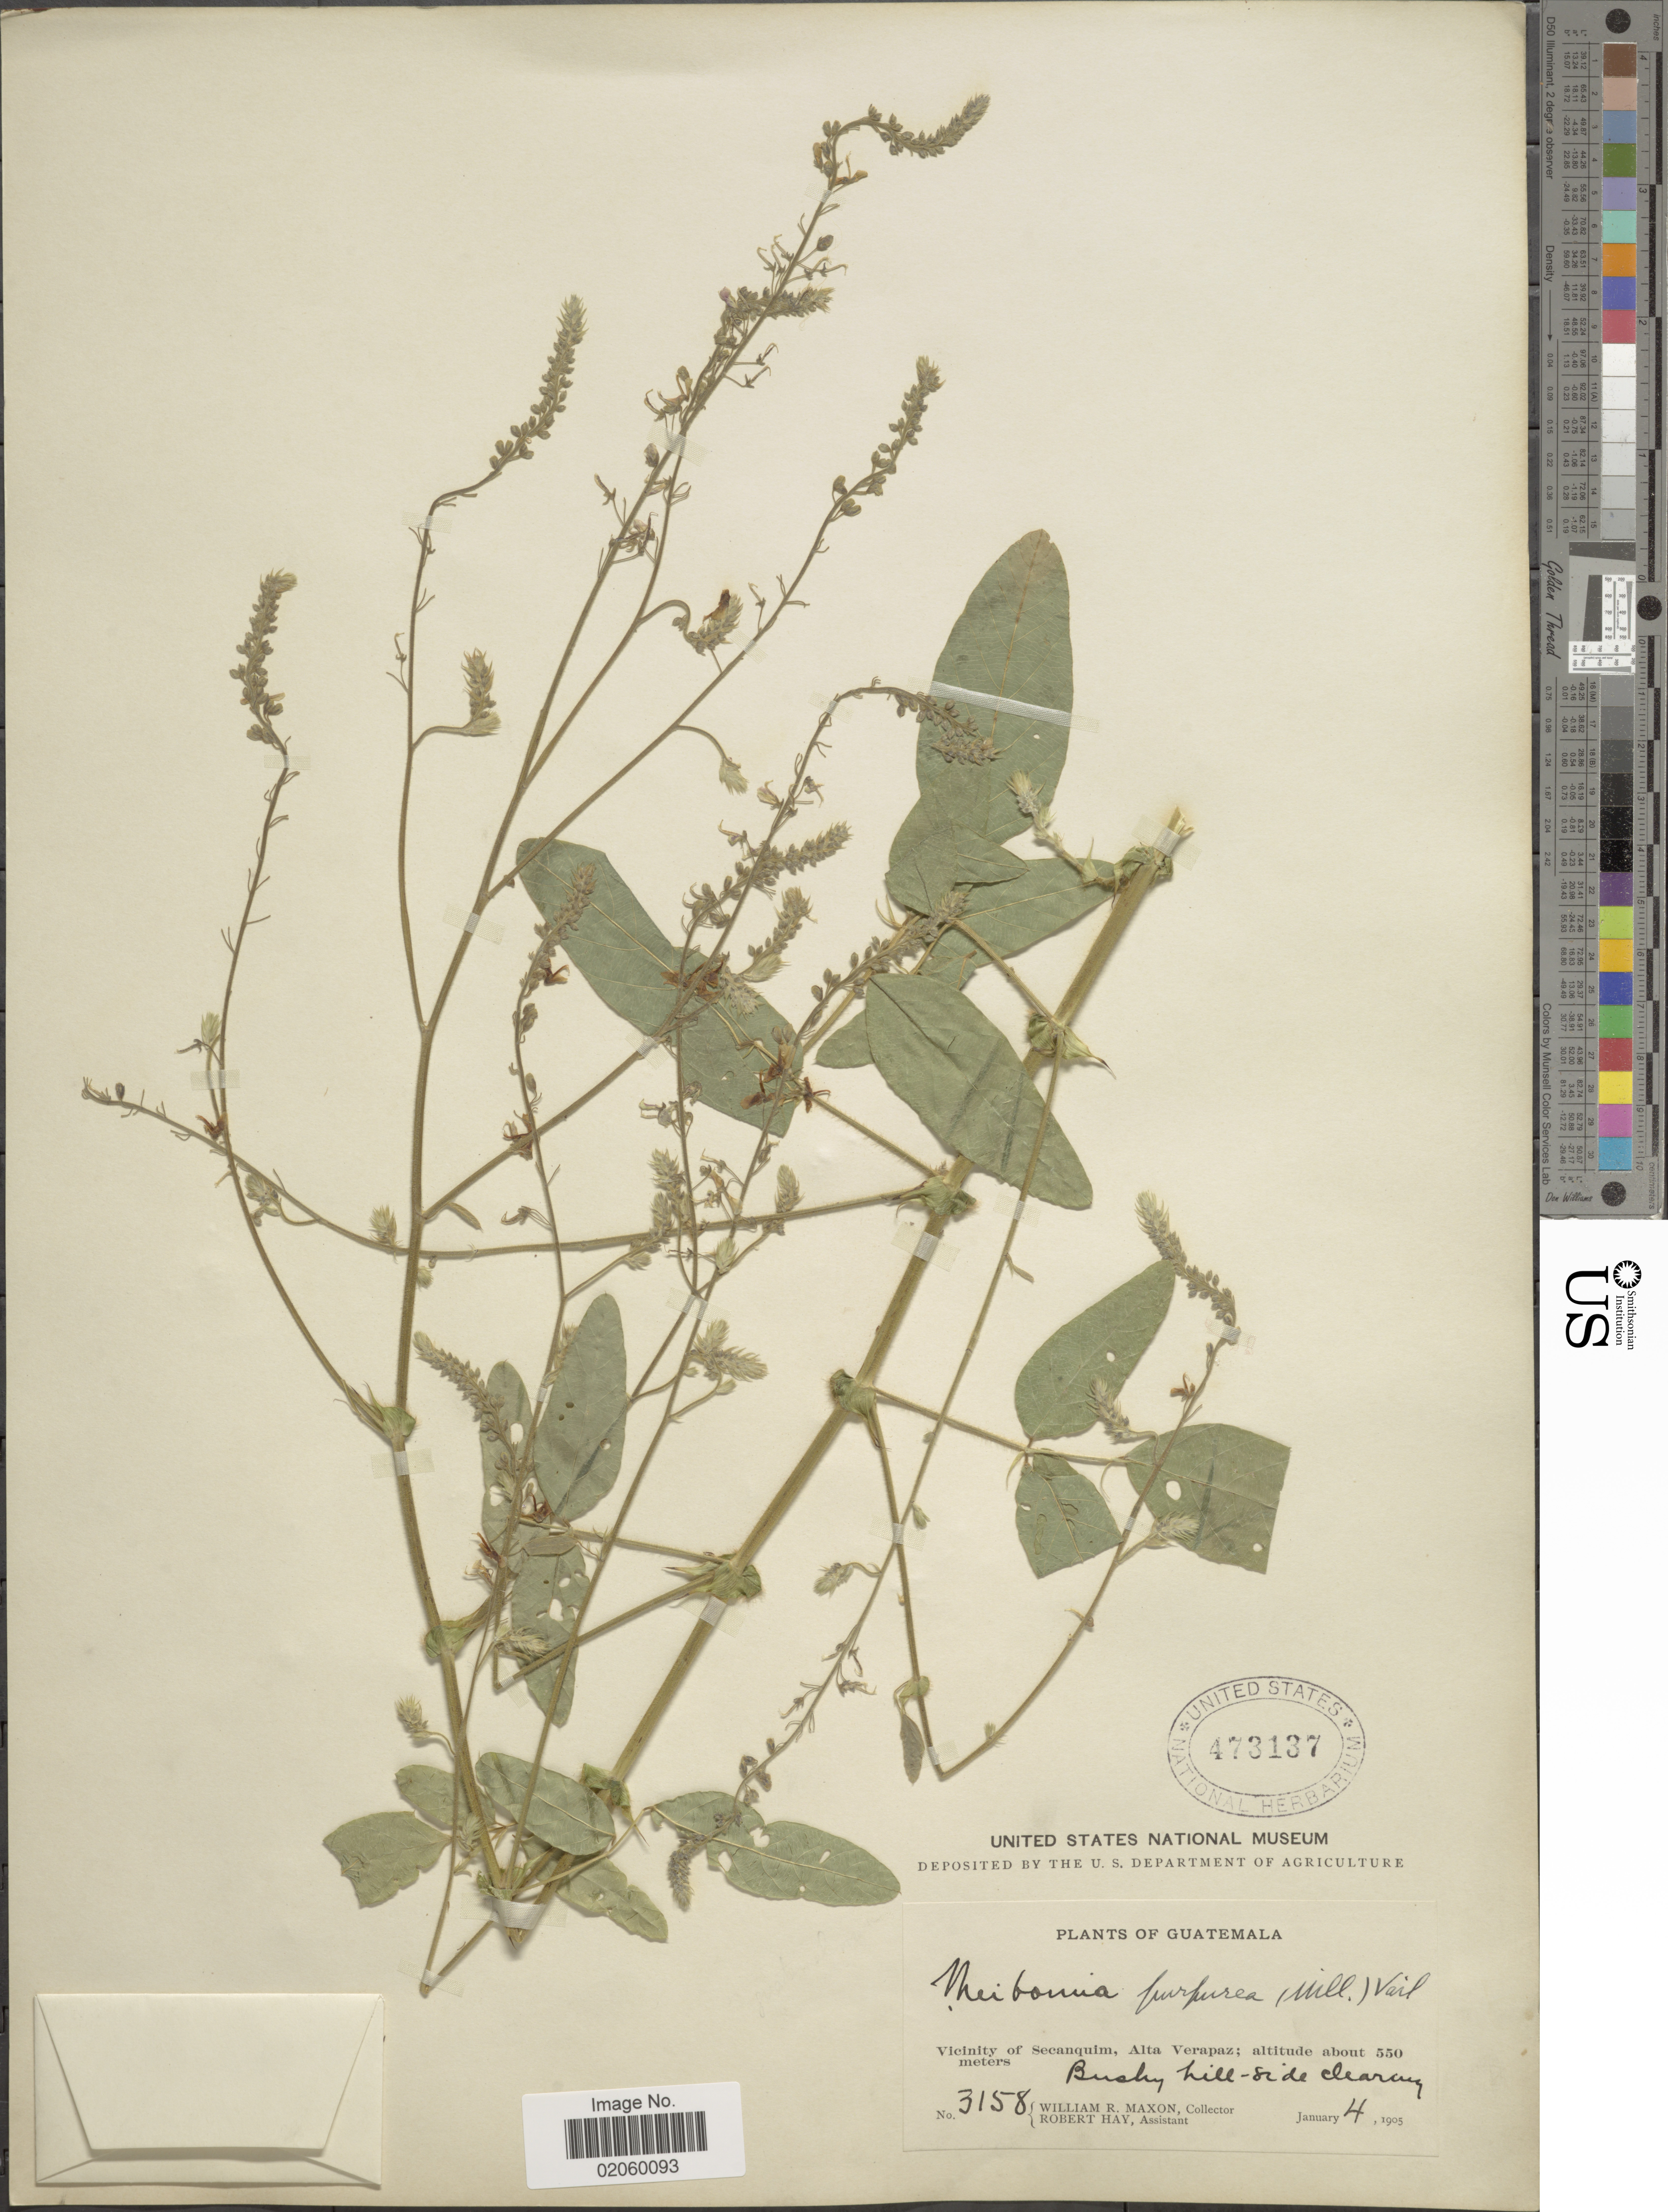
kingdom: Plantae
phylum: Tracheophyta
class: Magnoliopsida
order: Fabales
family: Fabaceae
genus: Desmodium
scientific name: Desmodium tortuosum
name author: (Sw.) DC.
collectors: W. R. Maxon & R. Hay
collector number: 3158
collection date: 1905-01-04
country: Guatemala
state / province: Alta Verapaz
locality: Vicinity of Secanquim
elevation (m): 550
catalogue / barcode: US 473137